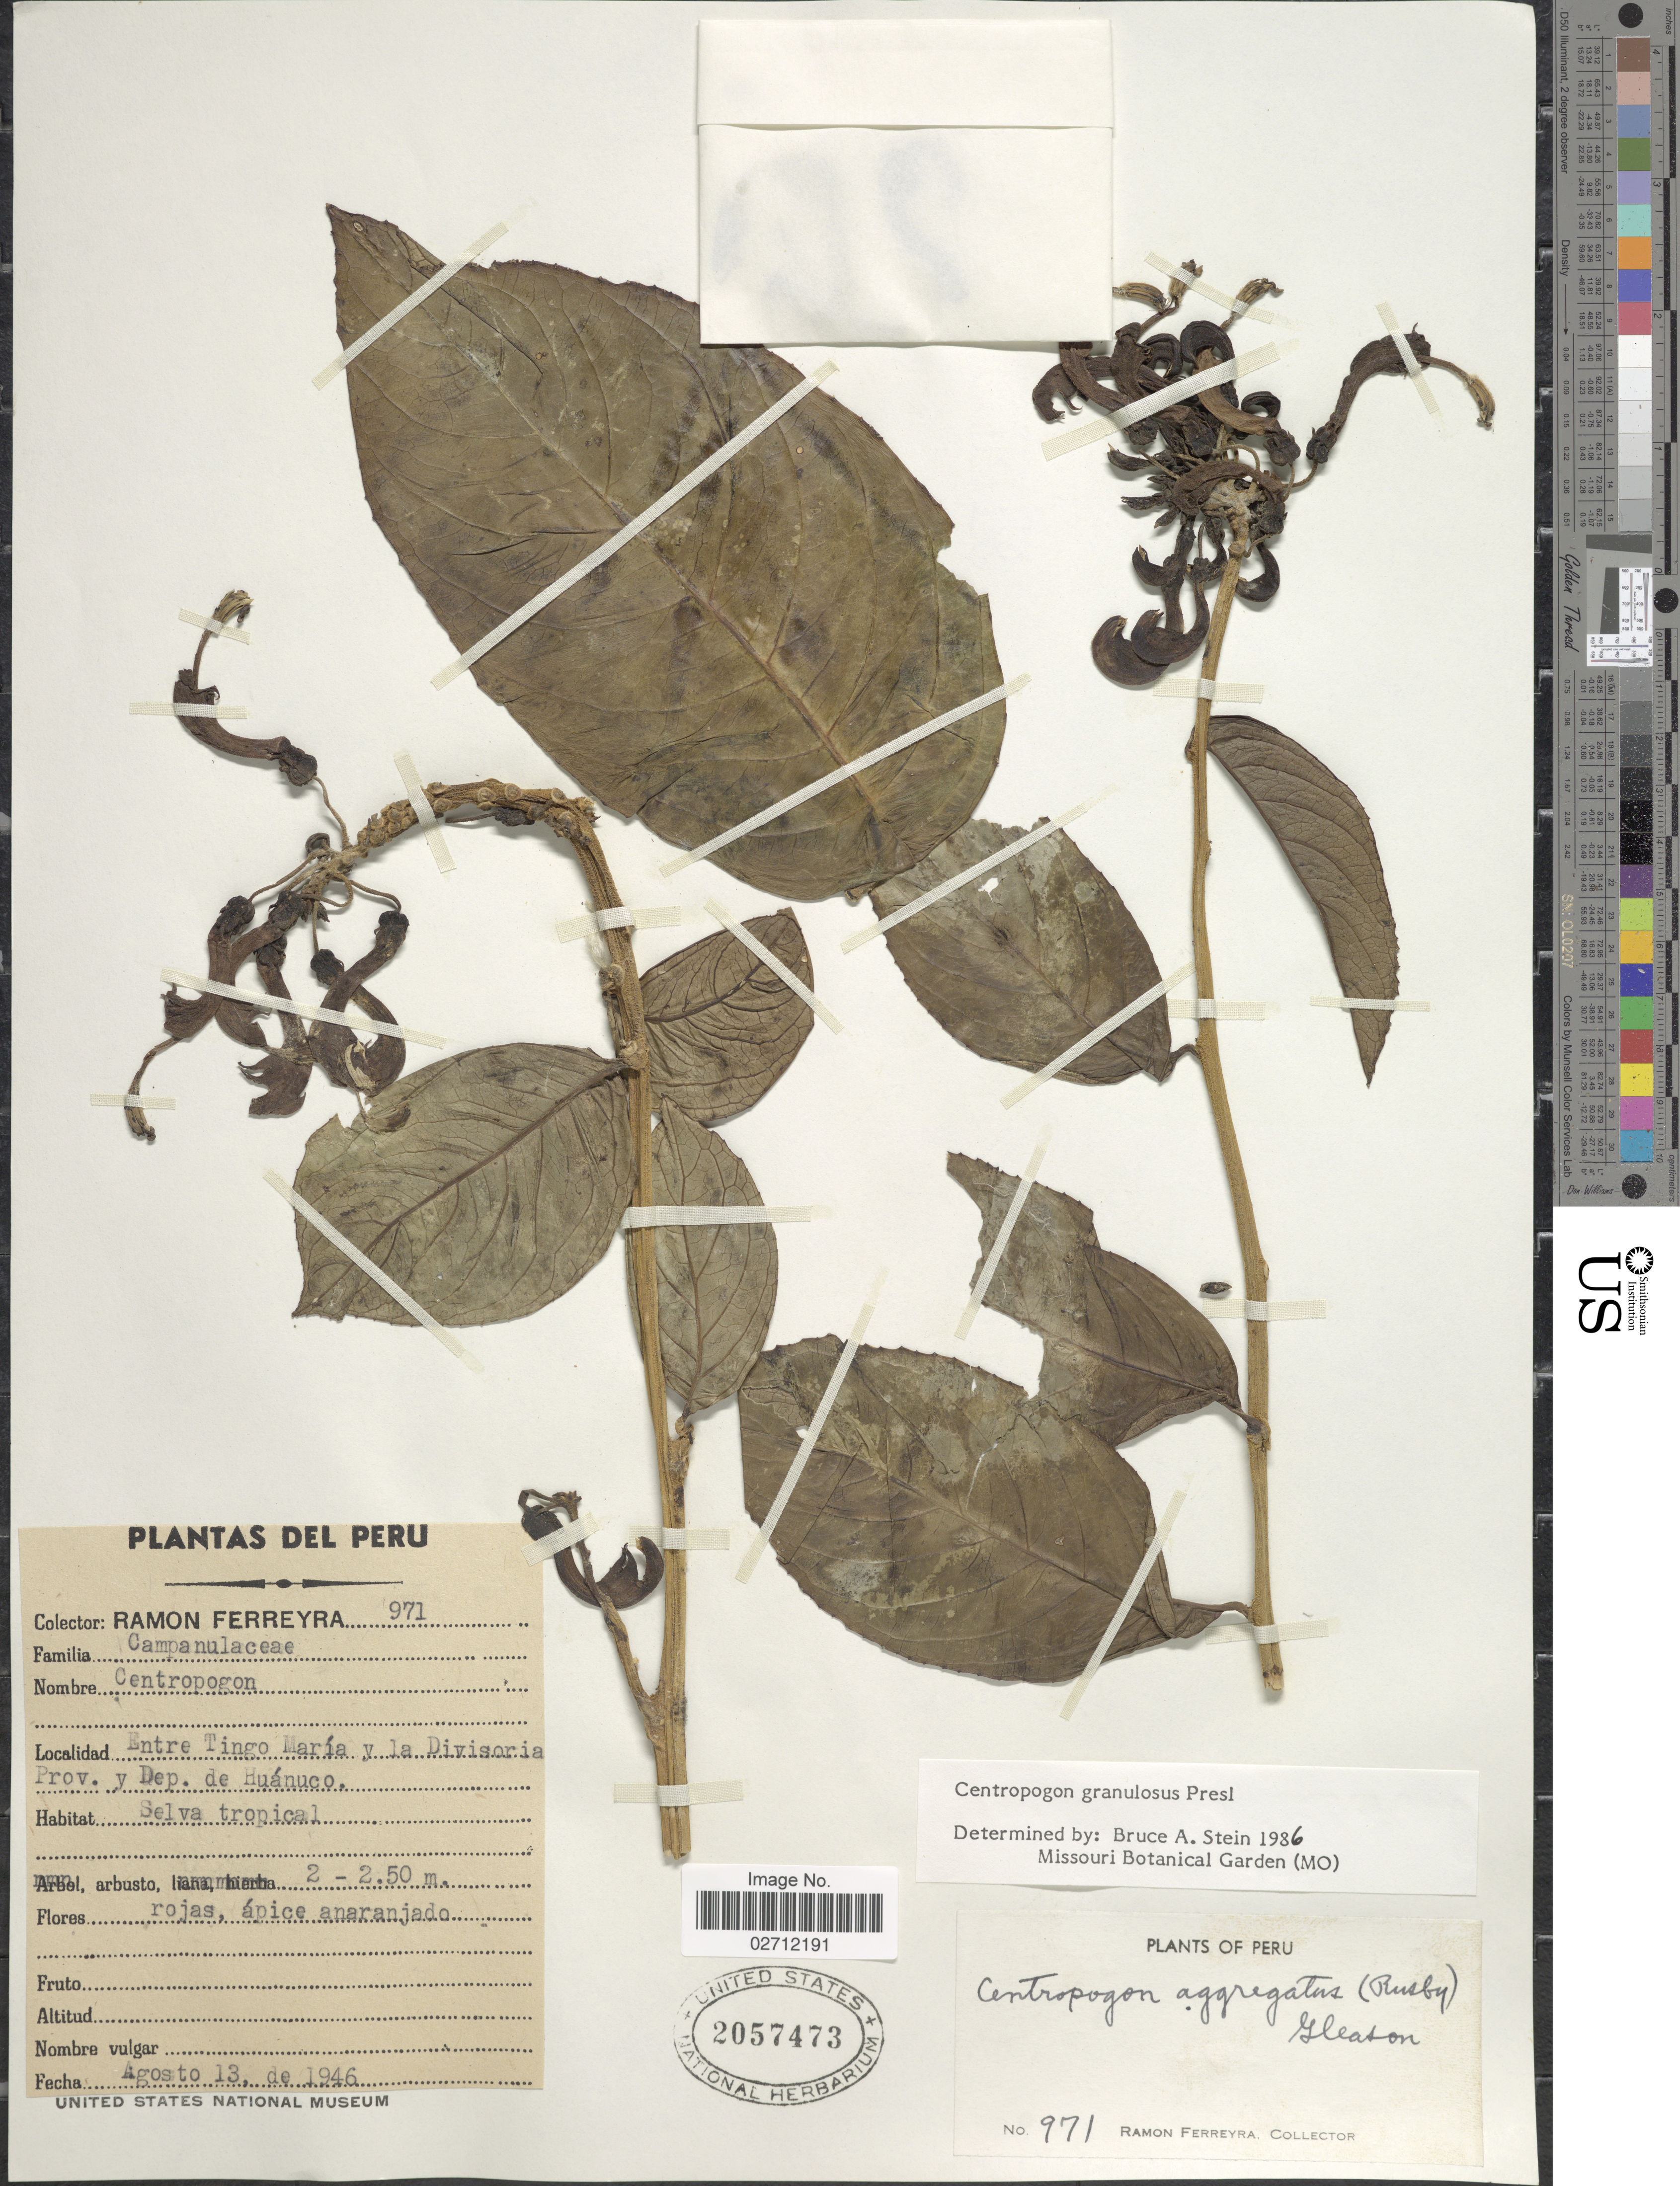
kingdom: Plantae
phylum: Tracheophyta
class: Magnoliopsida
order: Asterales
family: Campanulaceae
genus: Centropogon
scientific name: Centropogon granulosus subsp. granulosus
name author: C. Presl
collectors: R. A. Ferreyra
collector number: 971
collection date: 1946-08-13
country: Peru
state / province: Huánuco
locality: Entre Tingo Maria y la Divisoria, Prov. y Dep. de Huánuco.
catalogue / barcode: US 2057473